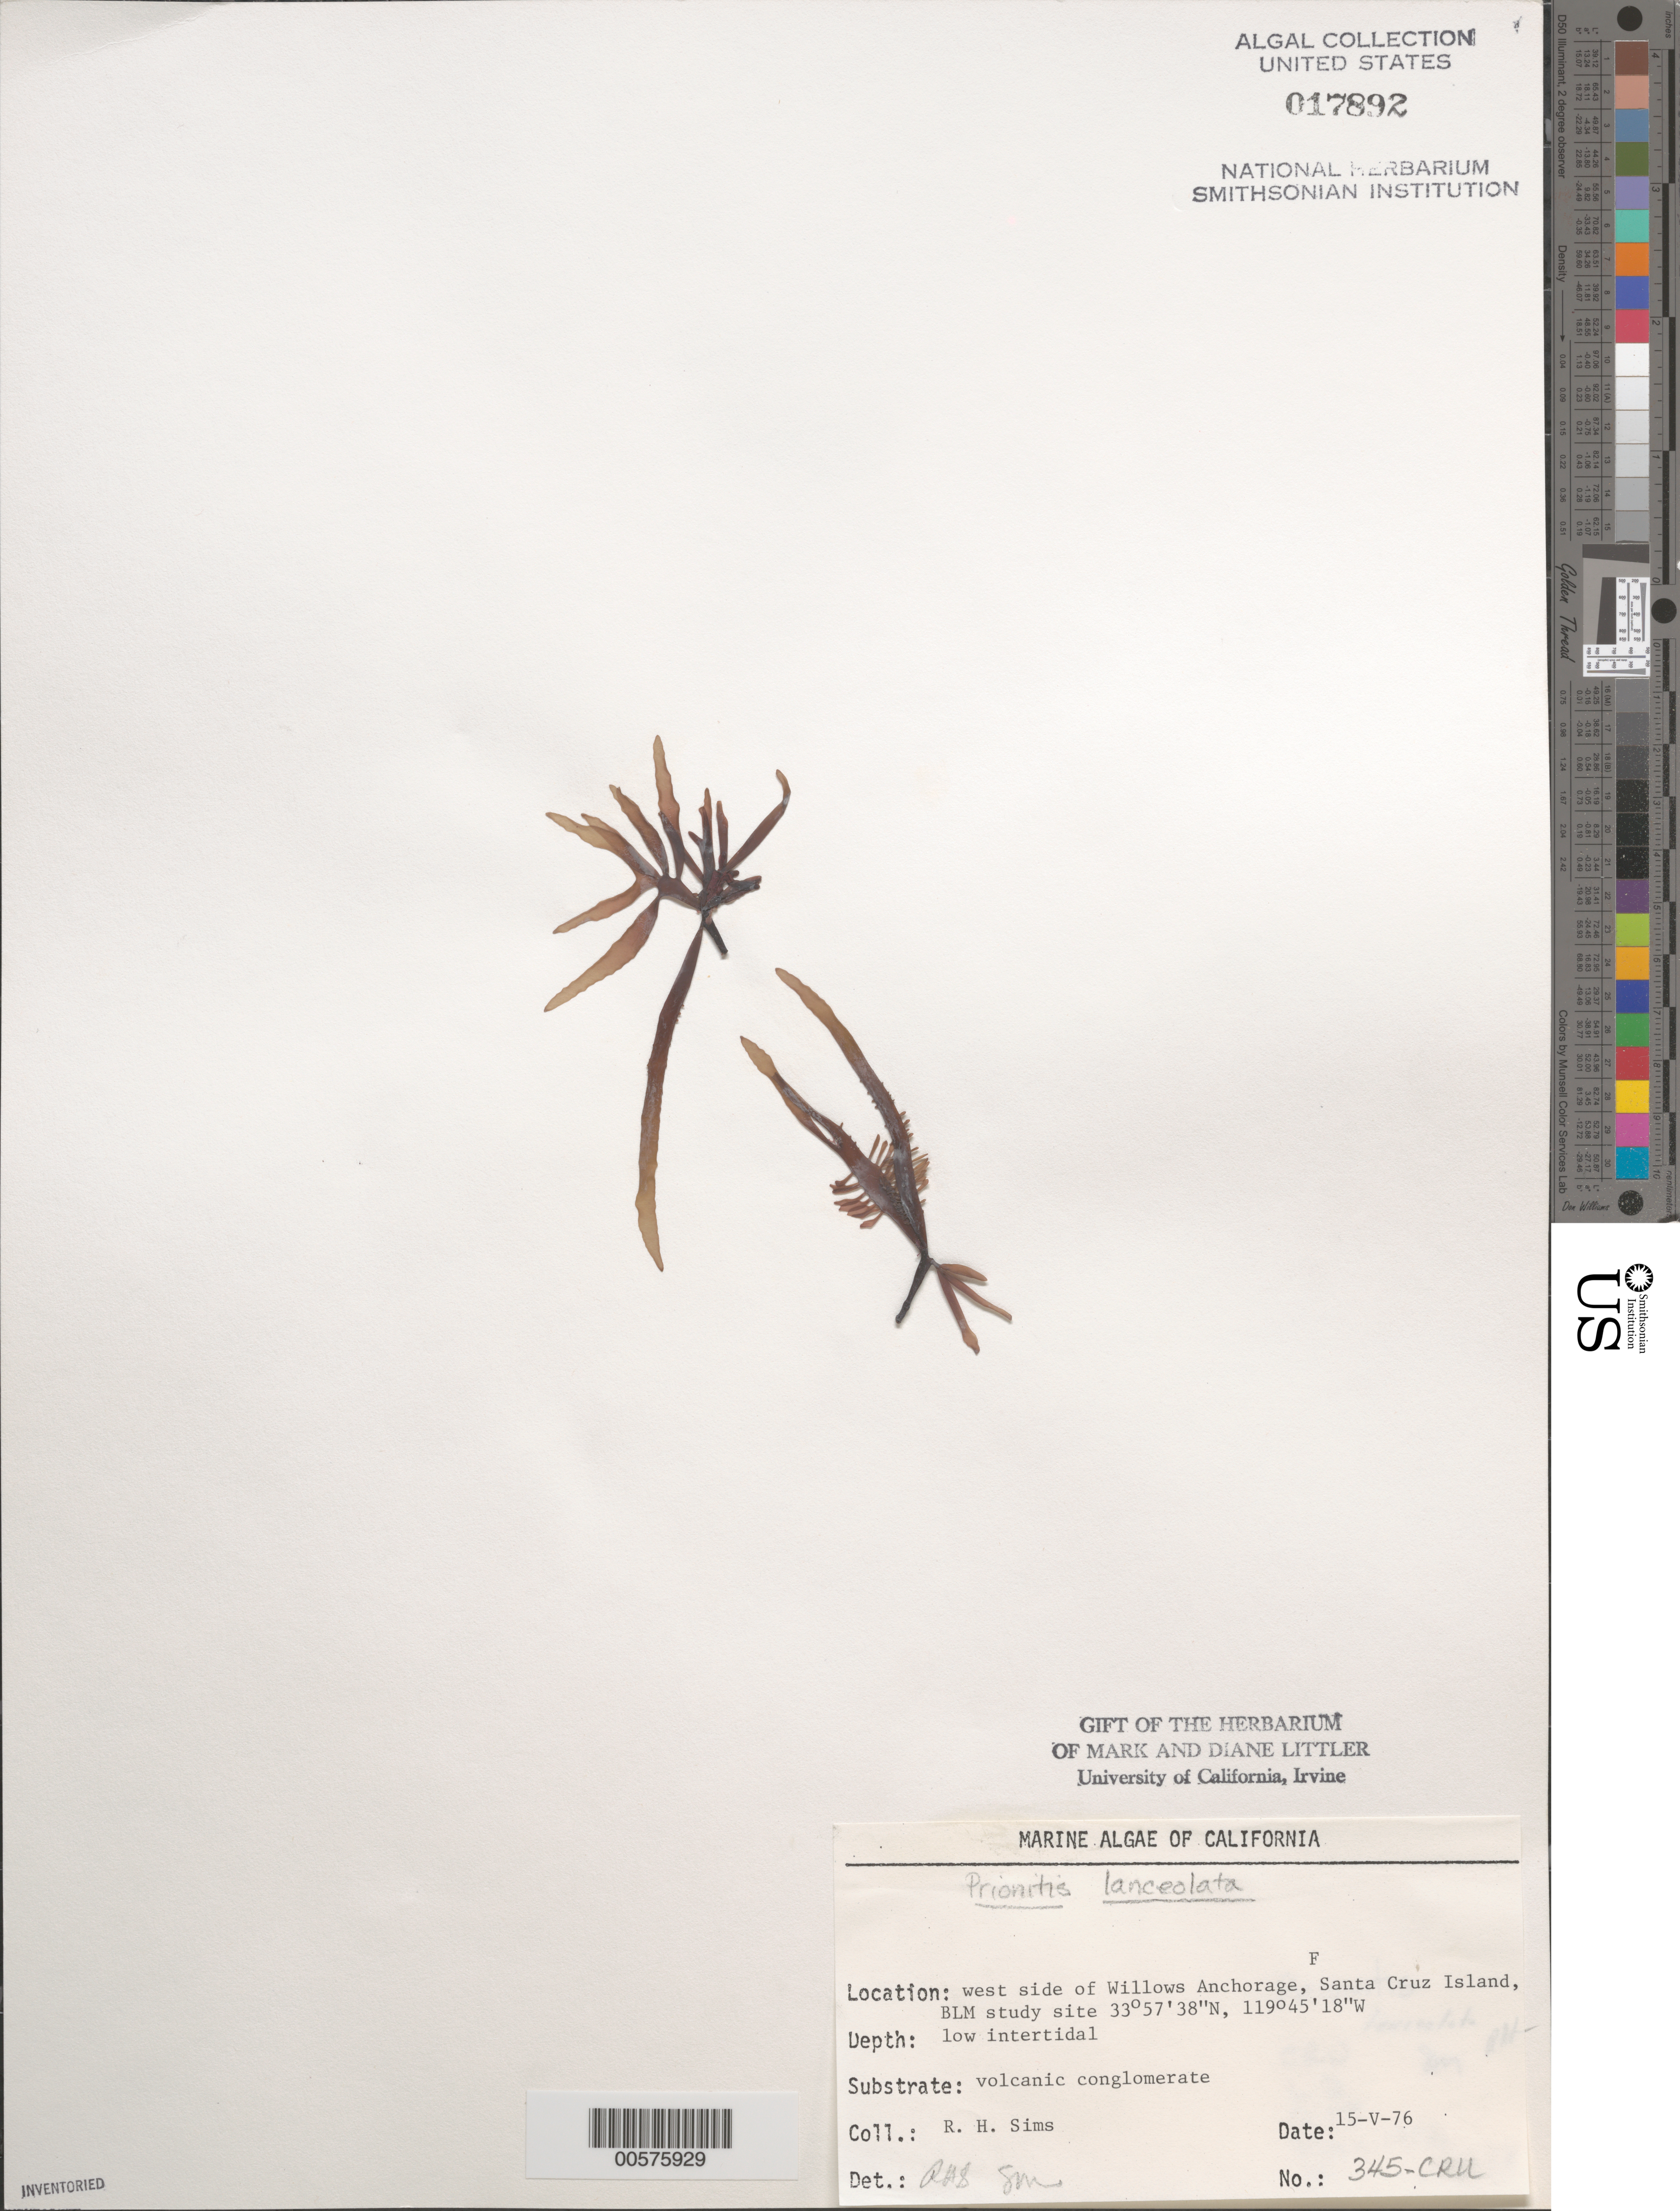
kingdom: Plantae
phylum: Rhodophyta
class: Florideophyceae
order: Cryptonemiales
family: Cryptonemiaceae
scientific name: Prionitis lanceolata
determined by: Sims, Robert H.; Murray, S. N.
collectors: R. H. Sims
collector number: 345-cru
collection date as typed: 15 May 1976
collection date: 1976-05-15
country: United States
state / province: California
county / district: Santa Barbara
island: Santa Cruz Island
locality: Willows Anchorage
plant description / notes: BLM-SOCALBIGHT Rocky Intertidal Survey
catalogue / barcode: US 17892